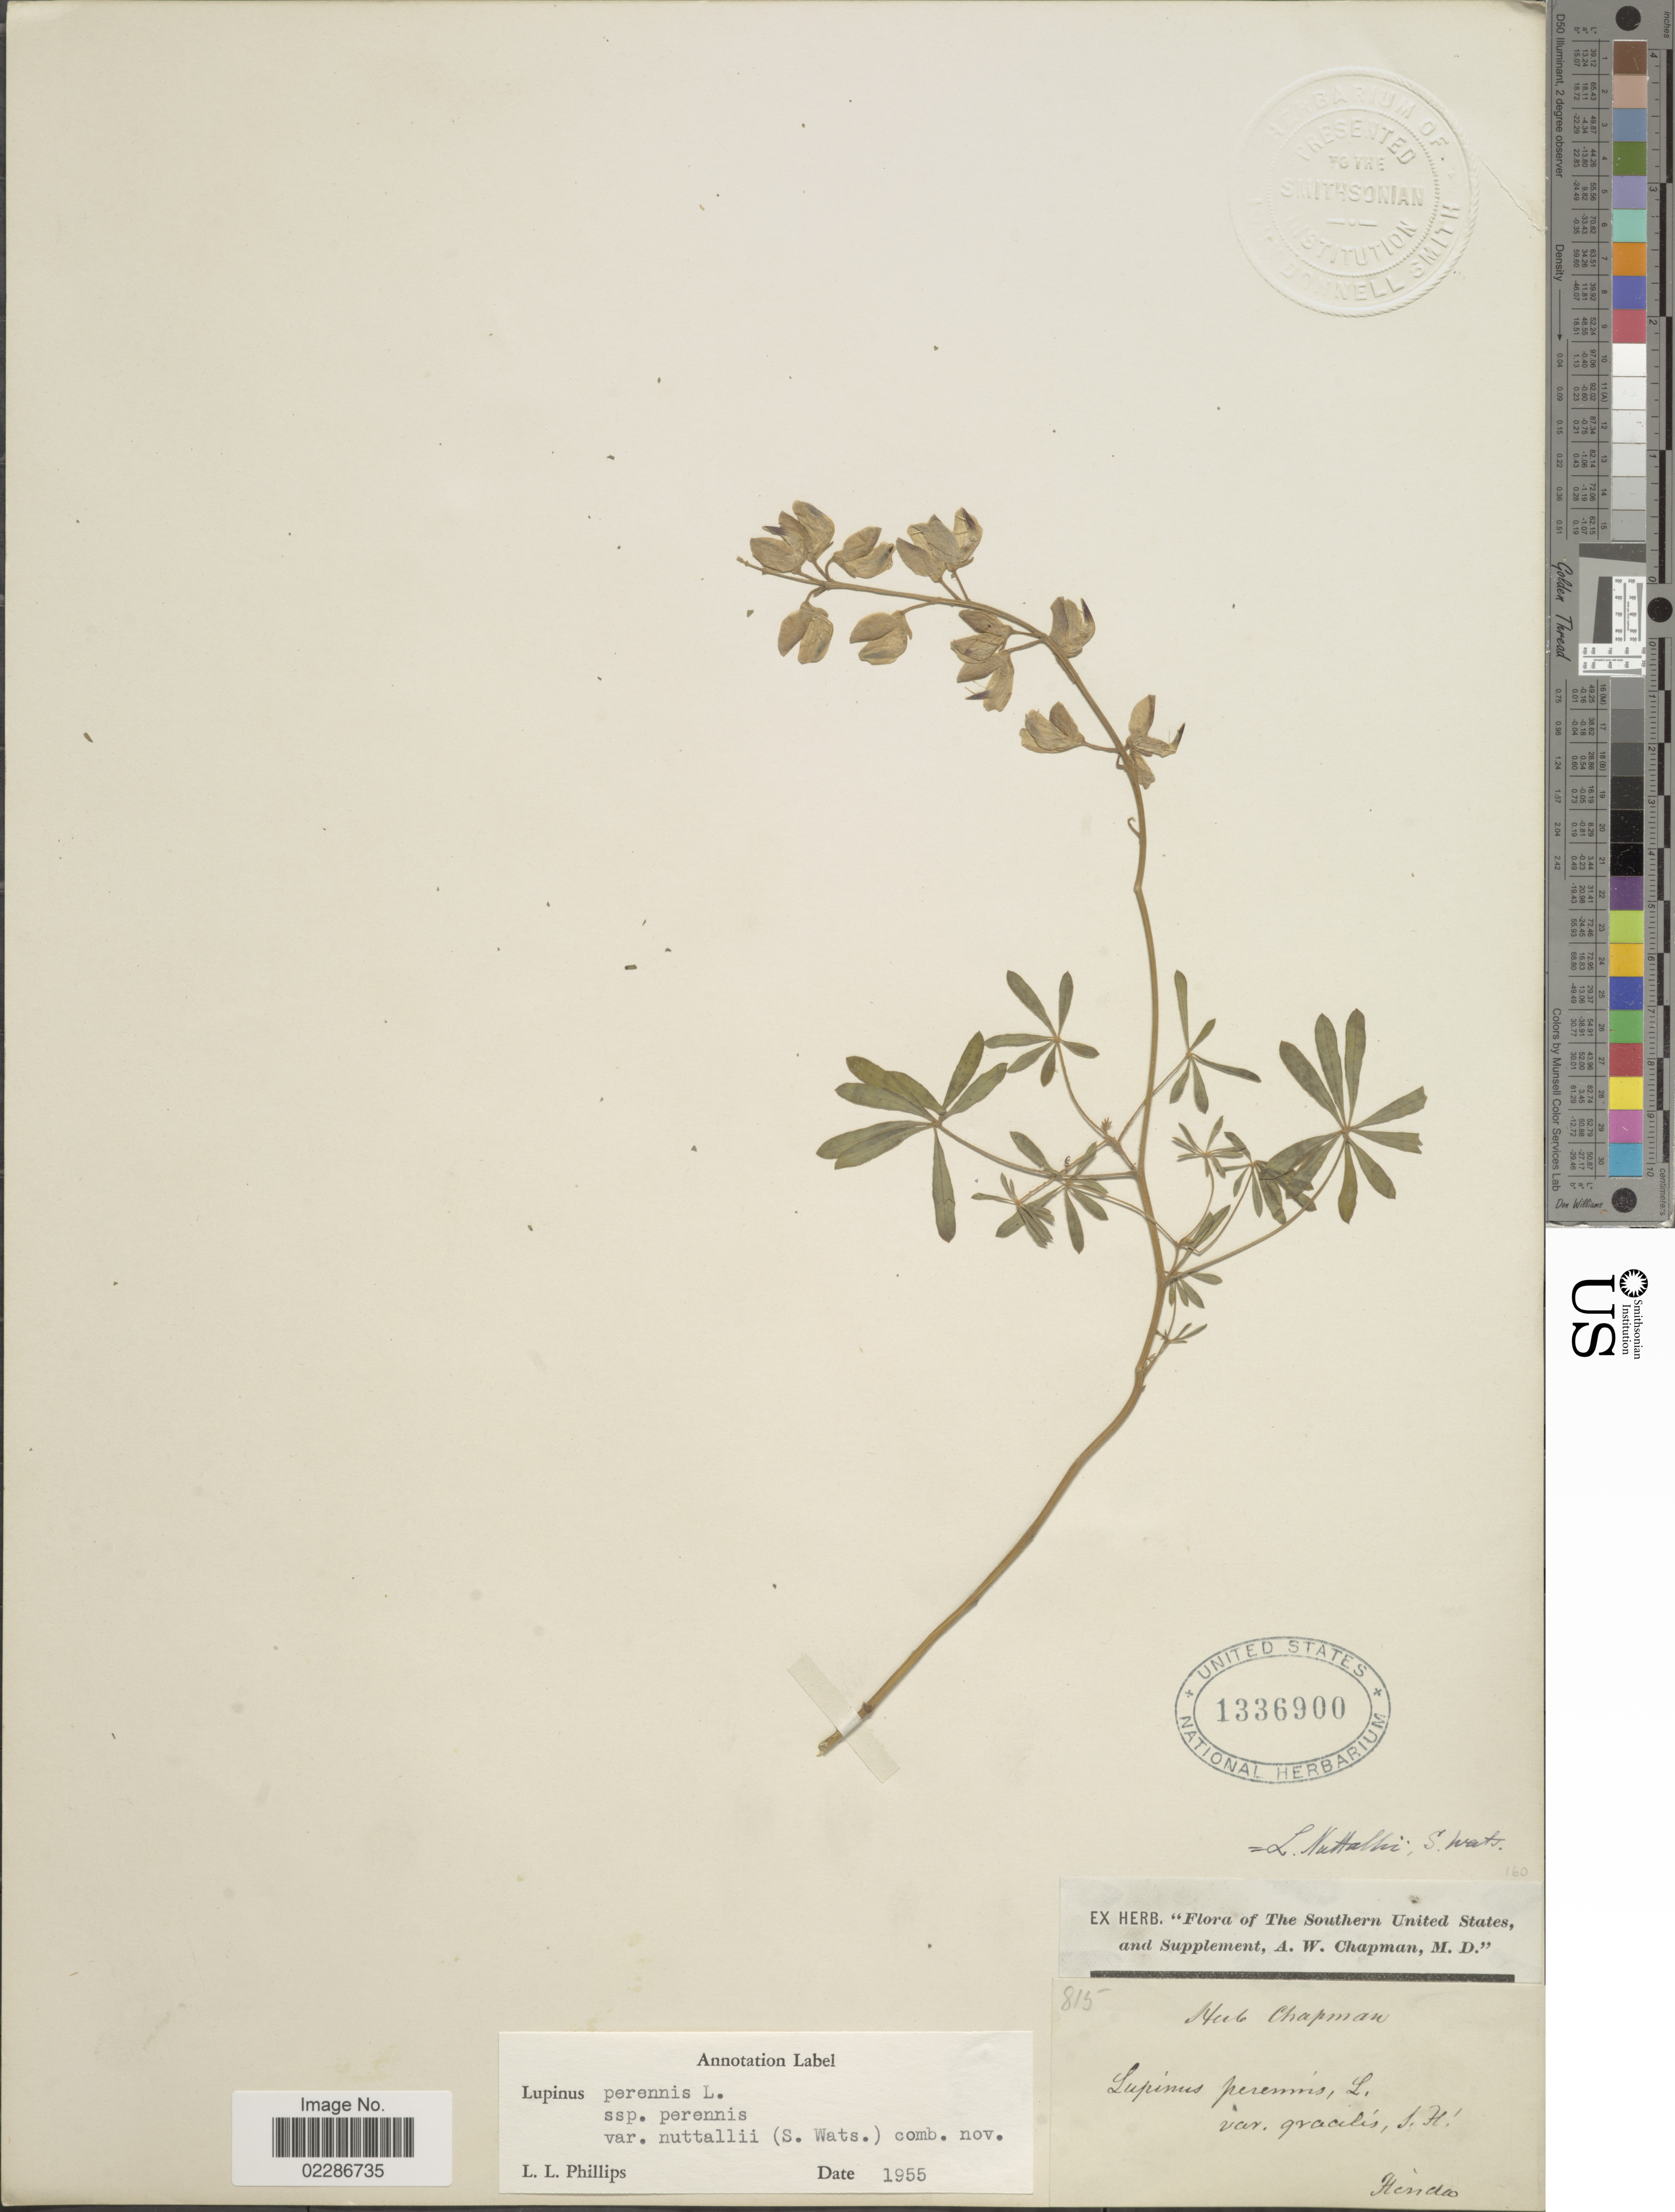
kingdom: Plantae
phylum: Tracheophyta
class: Magnoliopsida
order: Fabales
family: Fabaceae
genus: Lupinus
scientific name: Lupinus perennis subsp. gracilis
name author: (Chapm.) D.B. Dunn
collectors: A. W. Chapman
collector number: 815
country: United States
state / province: Florida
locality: The Southern United States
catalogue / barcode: US 1336900